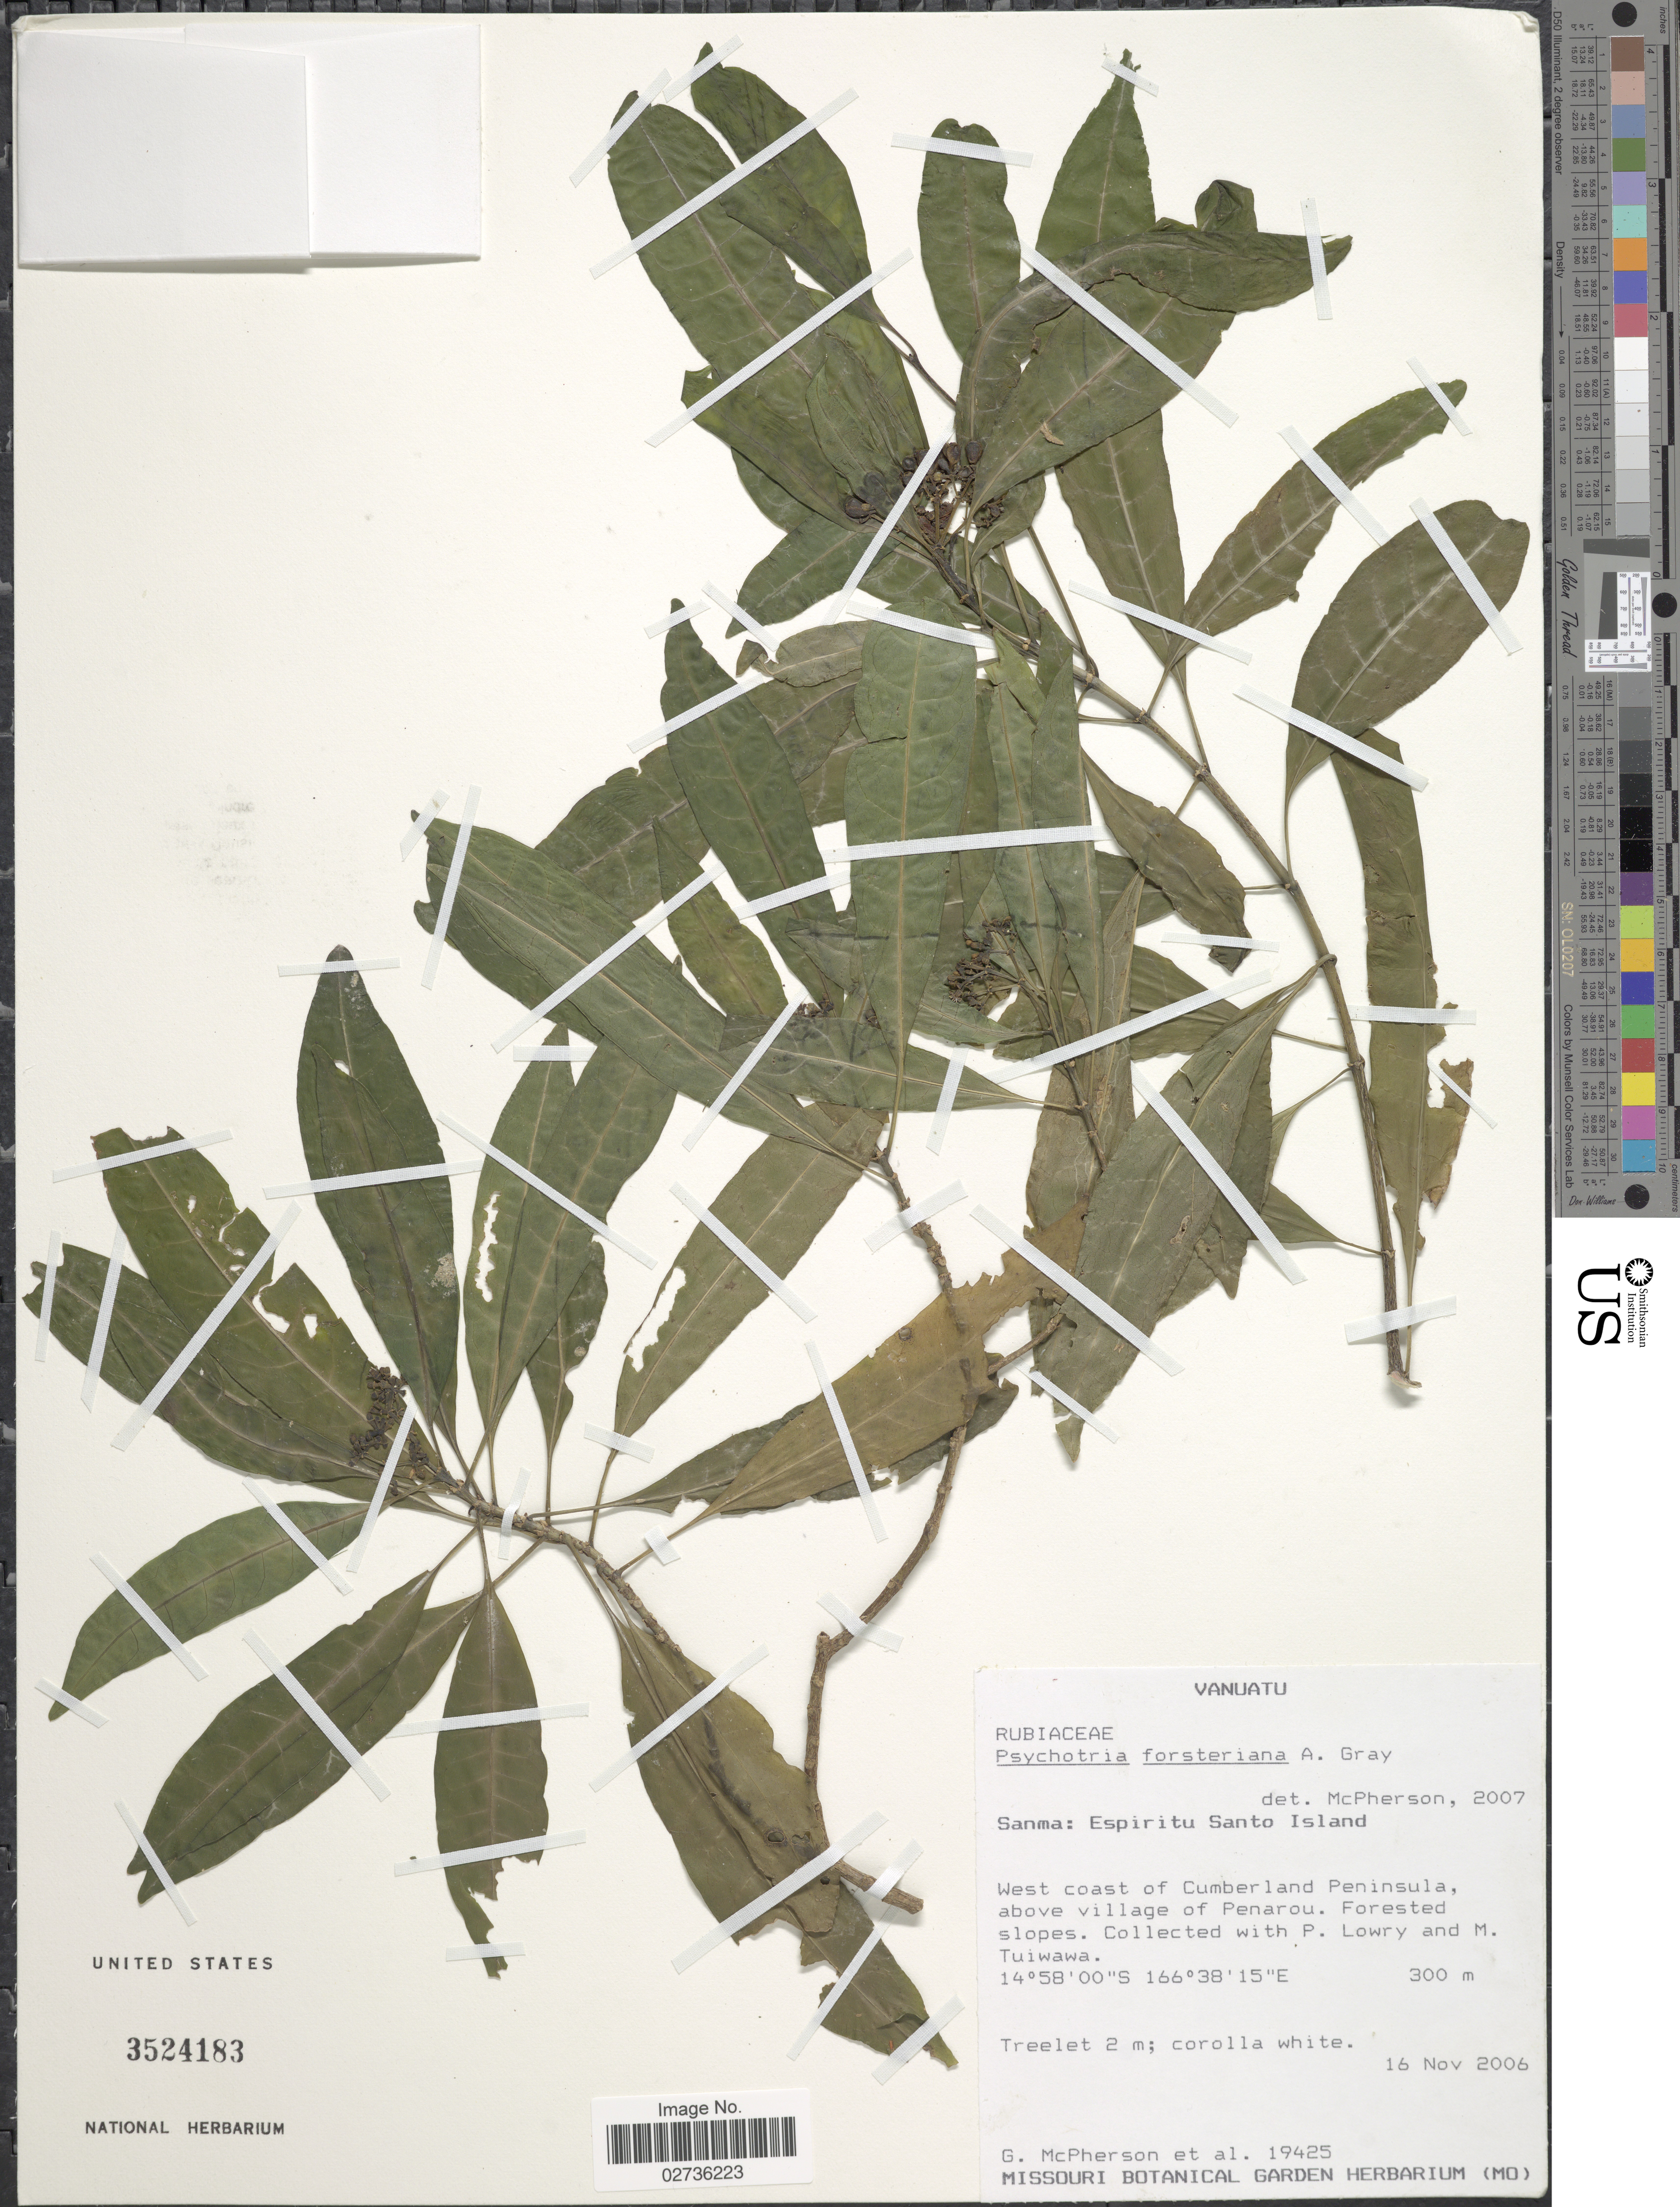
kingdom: Plantae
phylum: Tracheophyta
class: Magnoliopsida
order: Gentianales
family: Rubiaceae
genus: Psychotria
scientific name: Psychotria forsteriana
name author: A. Gray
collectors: G. McPherson, P. Lowry & M. Tuiwawa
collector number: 19425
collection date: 2006-11-16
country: Vanuatu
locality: Sanma: Espiritu Santo Island. West coast of Cumberland Peninsula, above village of Penarou.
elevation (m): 300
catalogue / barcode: US 3524183